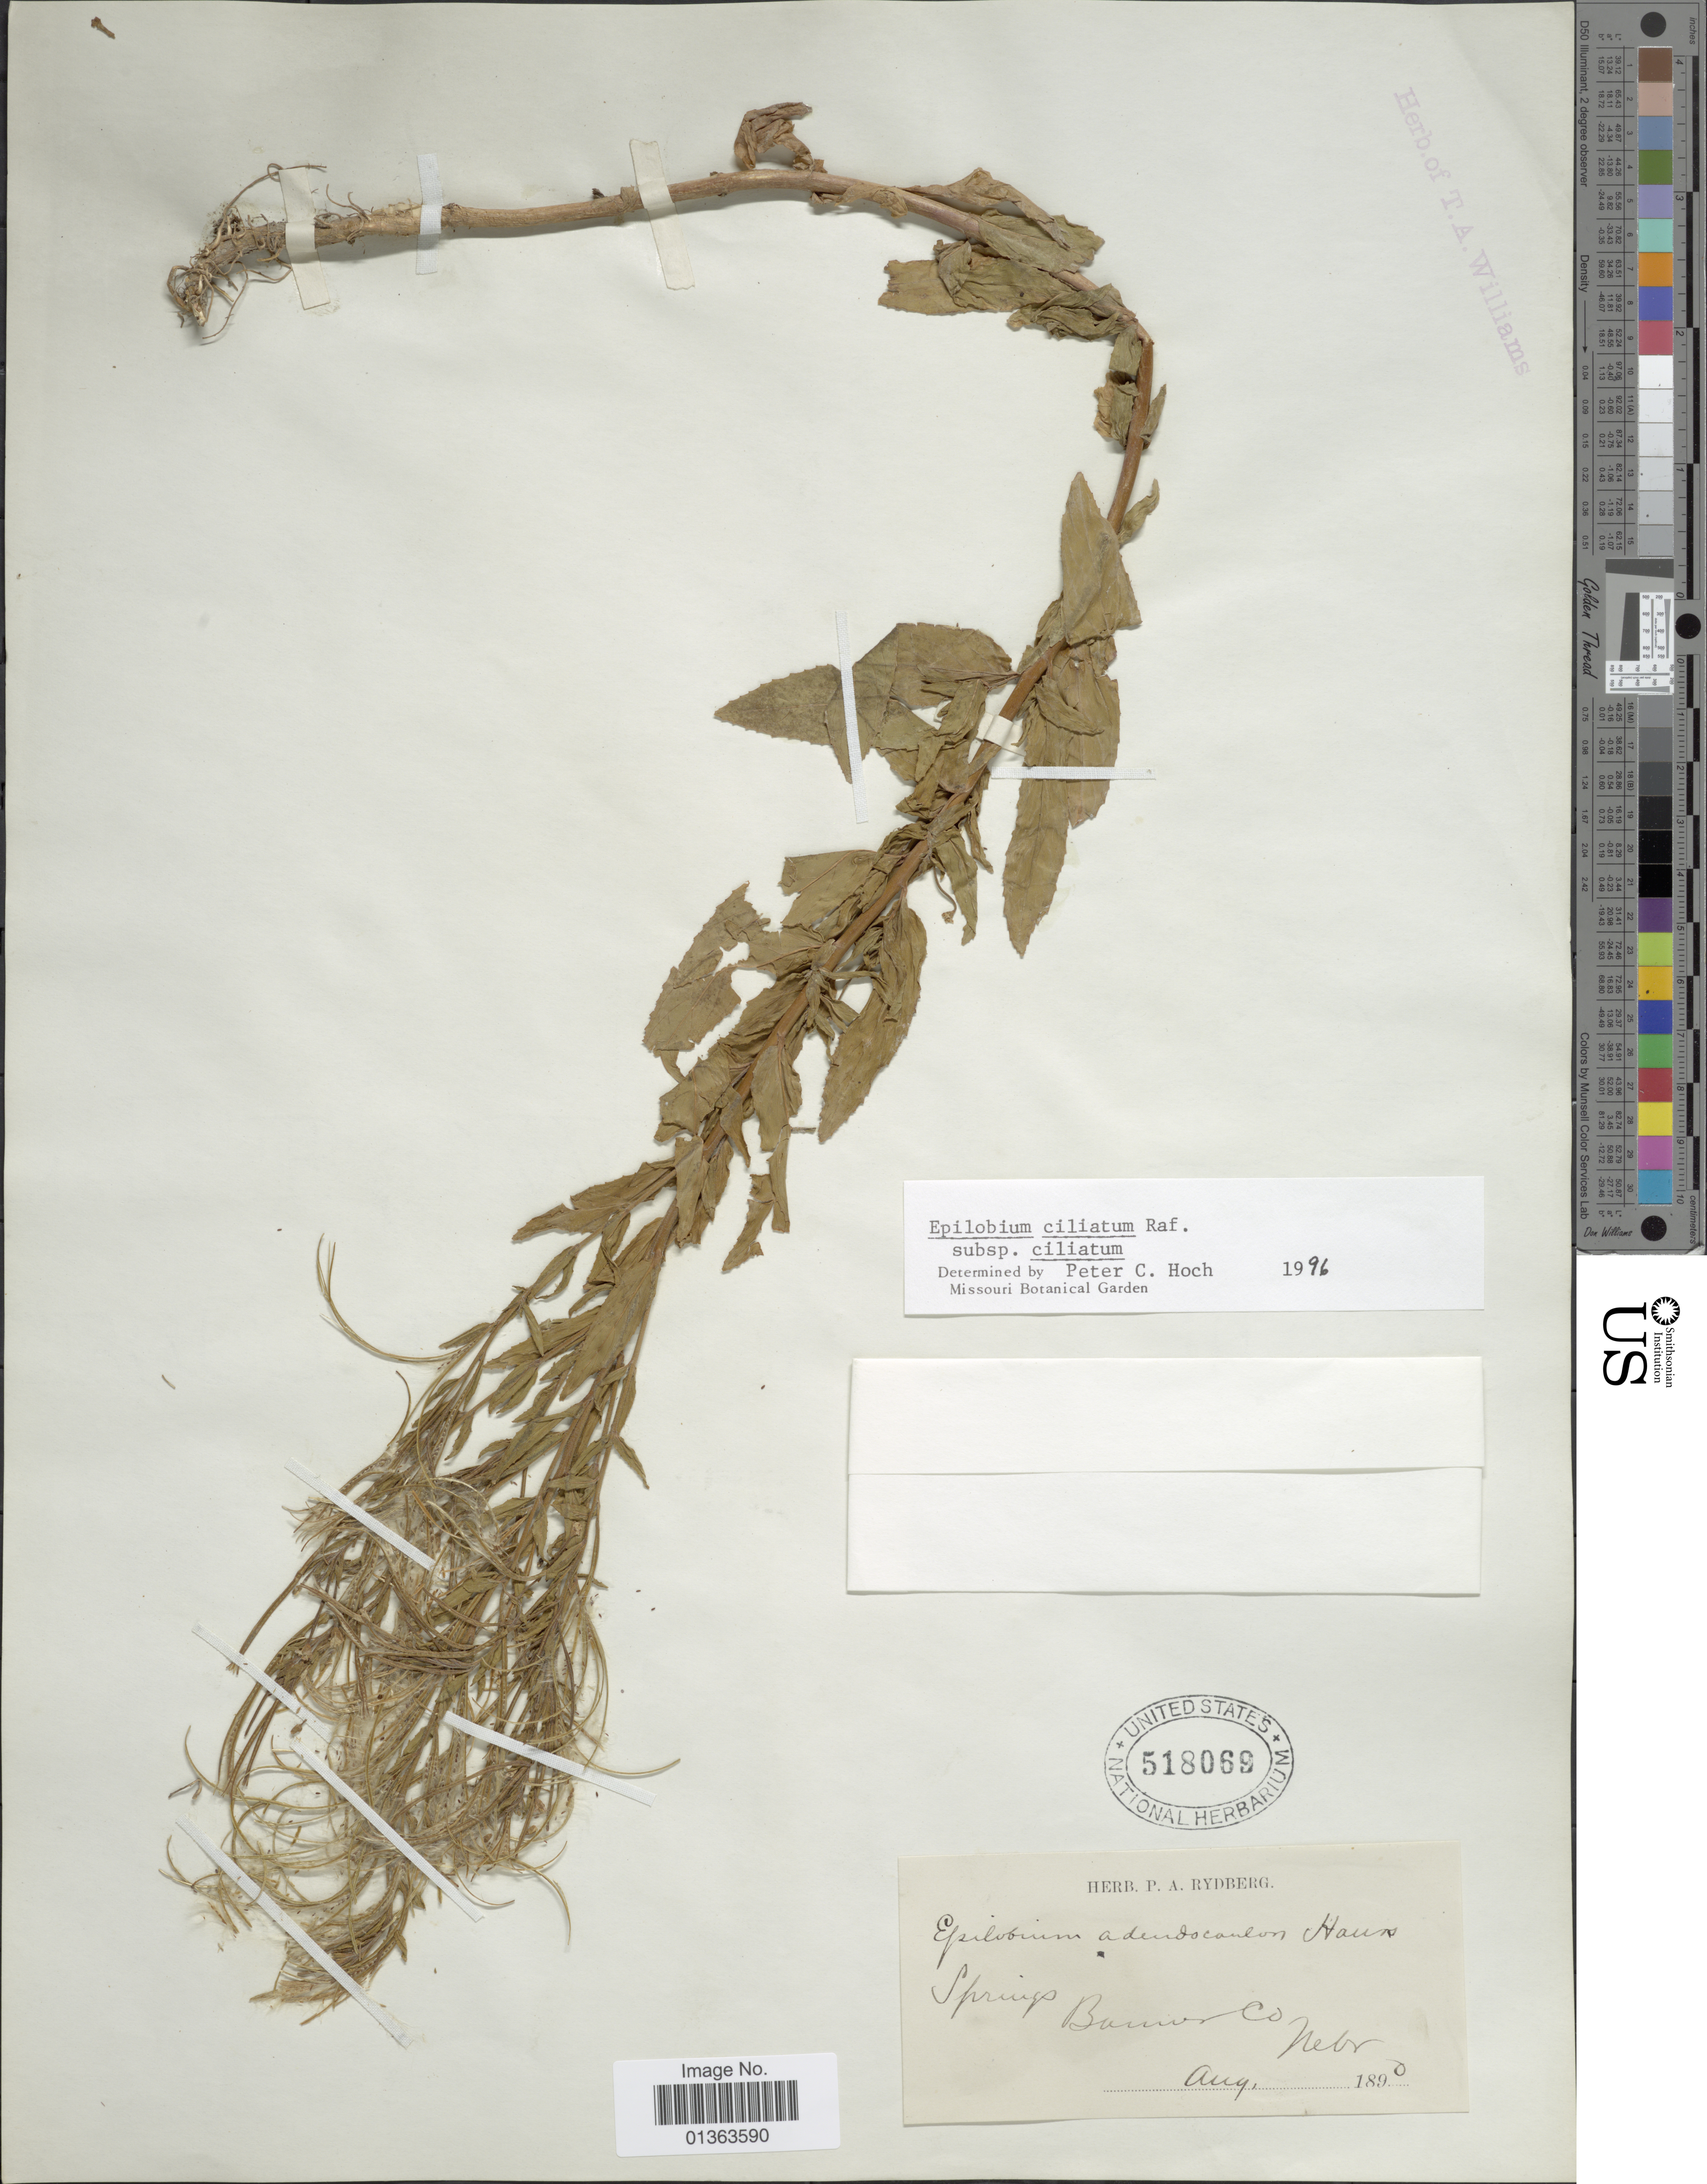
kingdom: Plantae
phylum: Tracheophyta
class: Magnoliopsida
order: Myrtales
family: Onagraceae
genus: Epilobium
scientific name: Epilobium ciliatum subsp. ciliatum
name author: Raf.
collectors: ex herb. P. A. Rydberg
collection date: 1890-08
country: United States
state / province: Nebraska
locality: Springs, Banner Co.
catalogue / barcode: US 518069